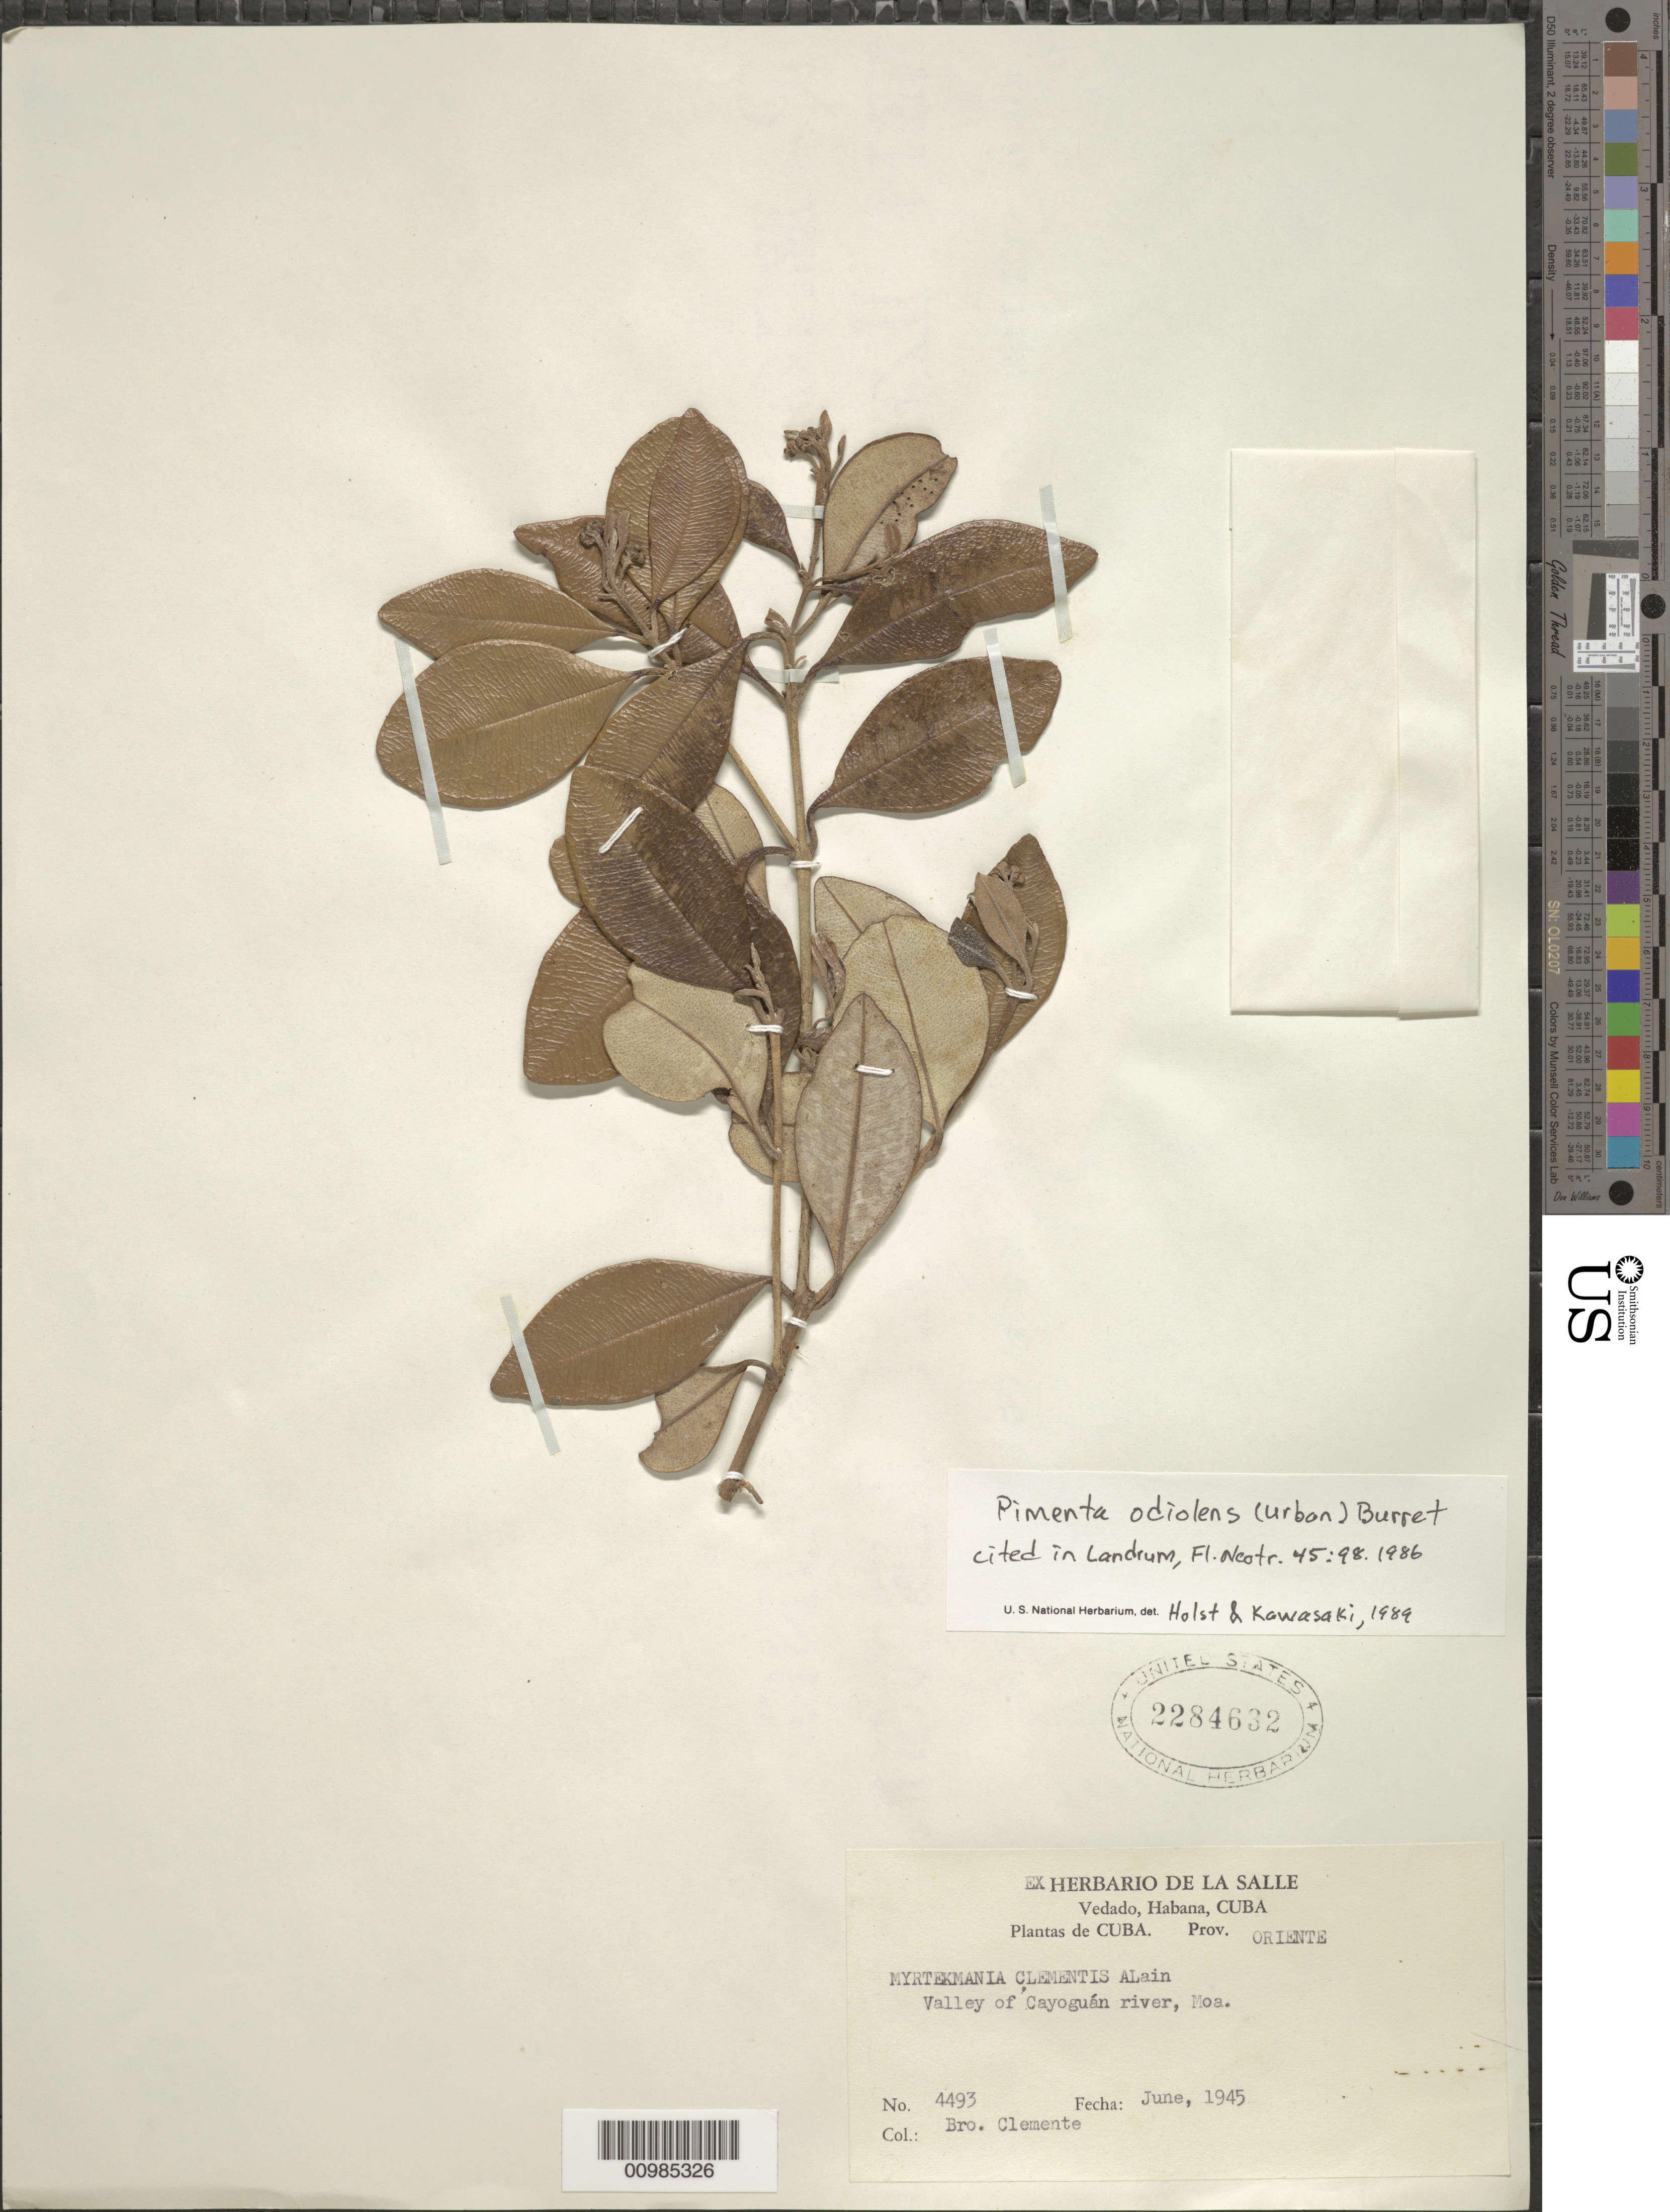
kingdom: Plantae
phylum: Tracheophyta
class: Magnoliopsida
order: Myrtales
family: Myrtaceae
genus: Pimenta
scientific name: Pimenta odiolens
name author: (Urb.) Burret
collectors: Bro. Clemente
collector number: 4493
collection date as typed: Jun 1945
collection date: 1945-06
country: Cuba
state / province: Holguín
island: Cuba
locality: Valley of Cayoguan River, Moa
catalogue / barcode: US 2284632